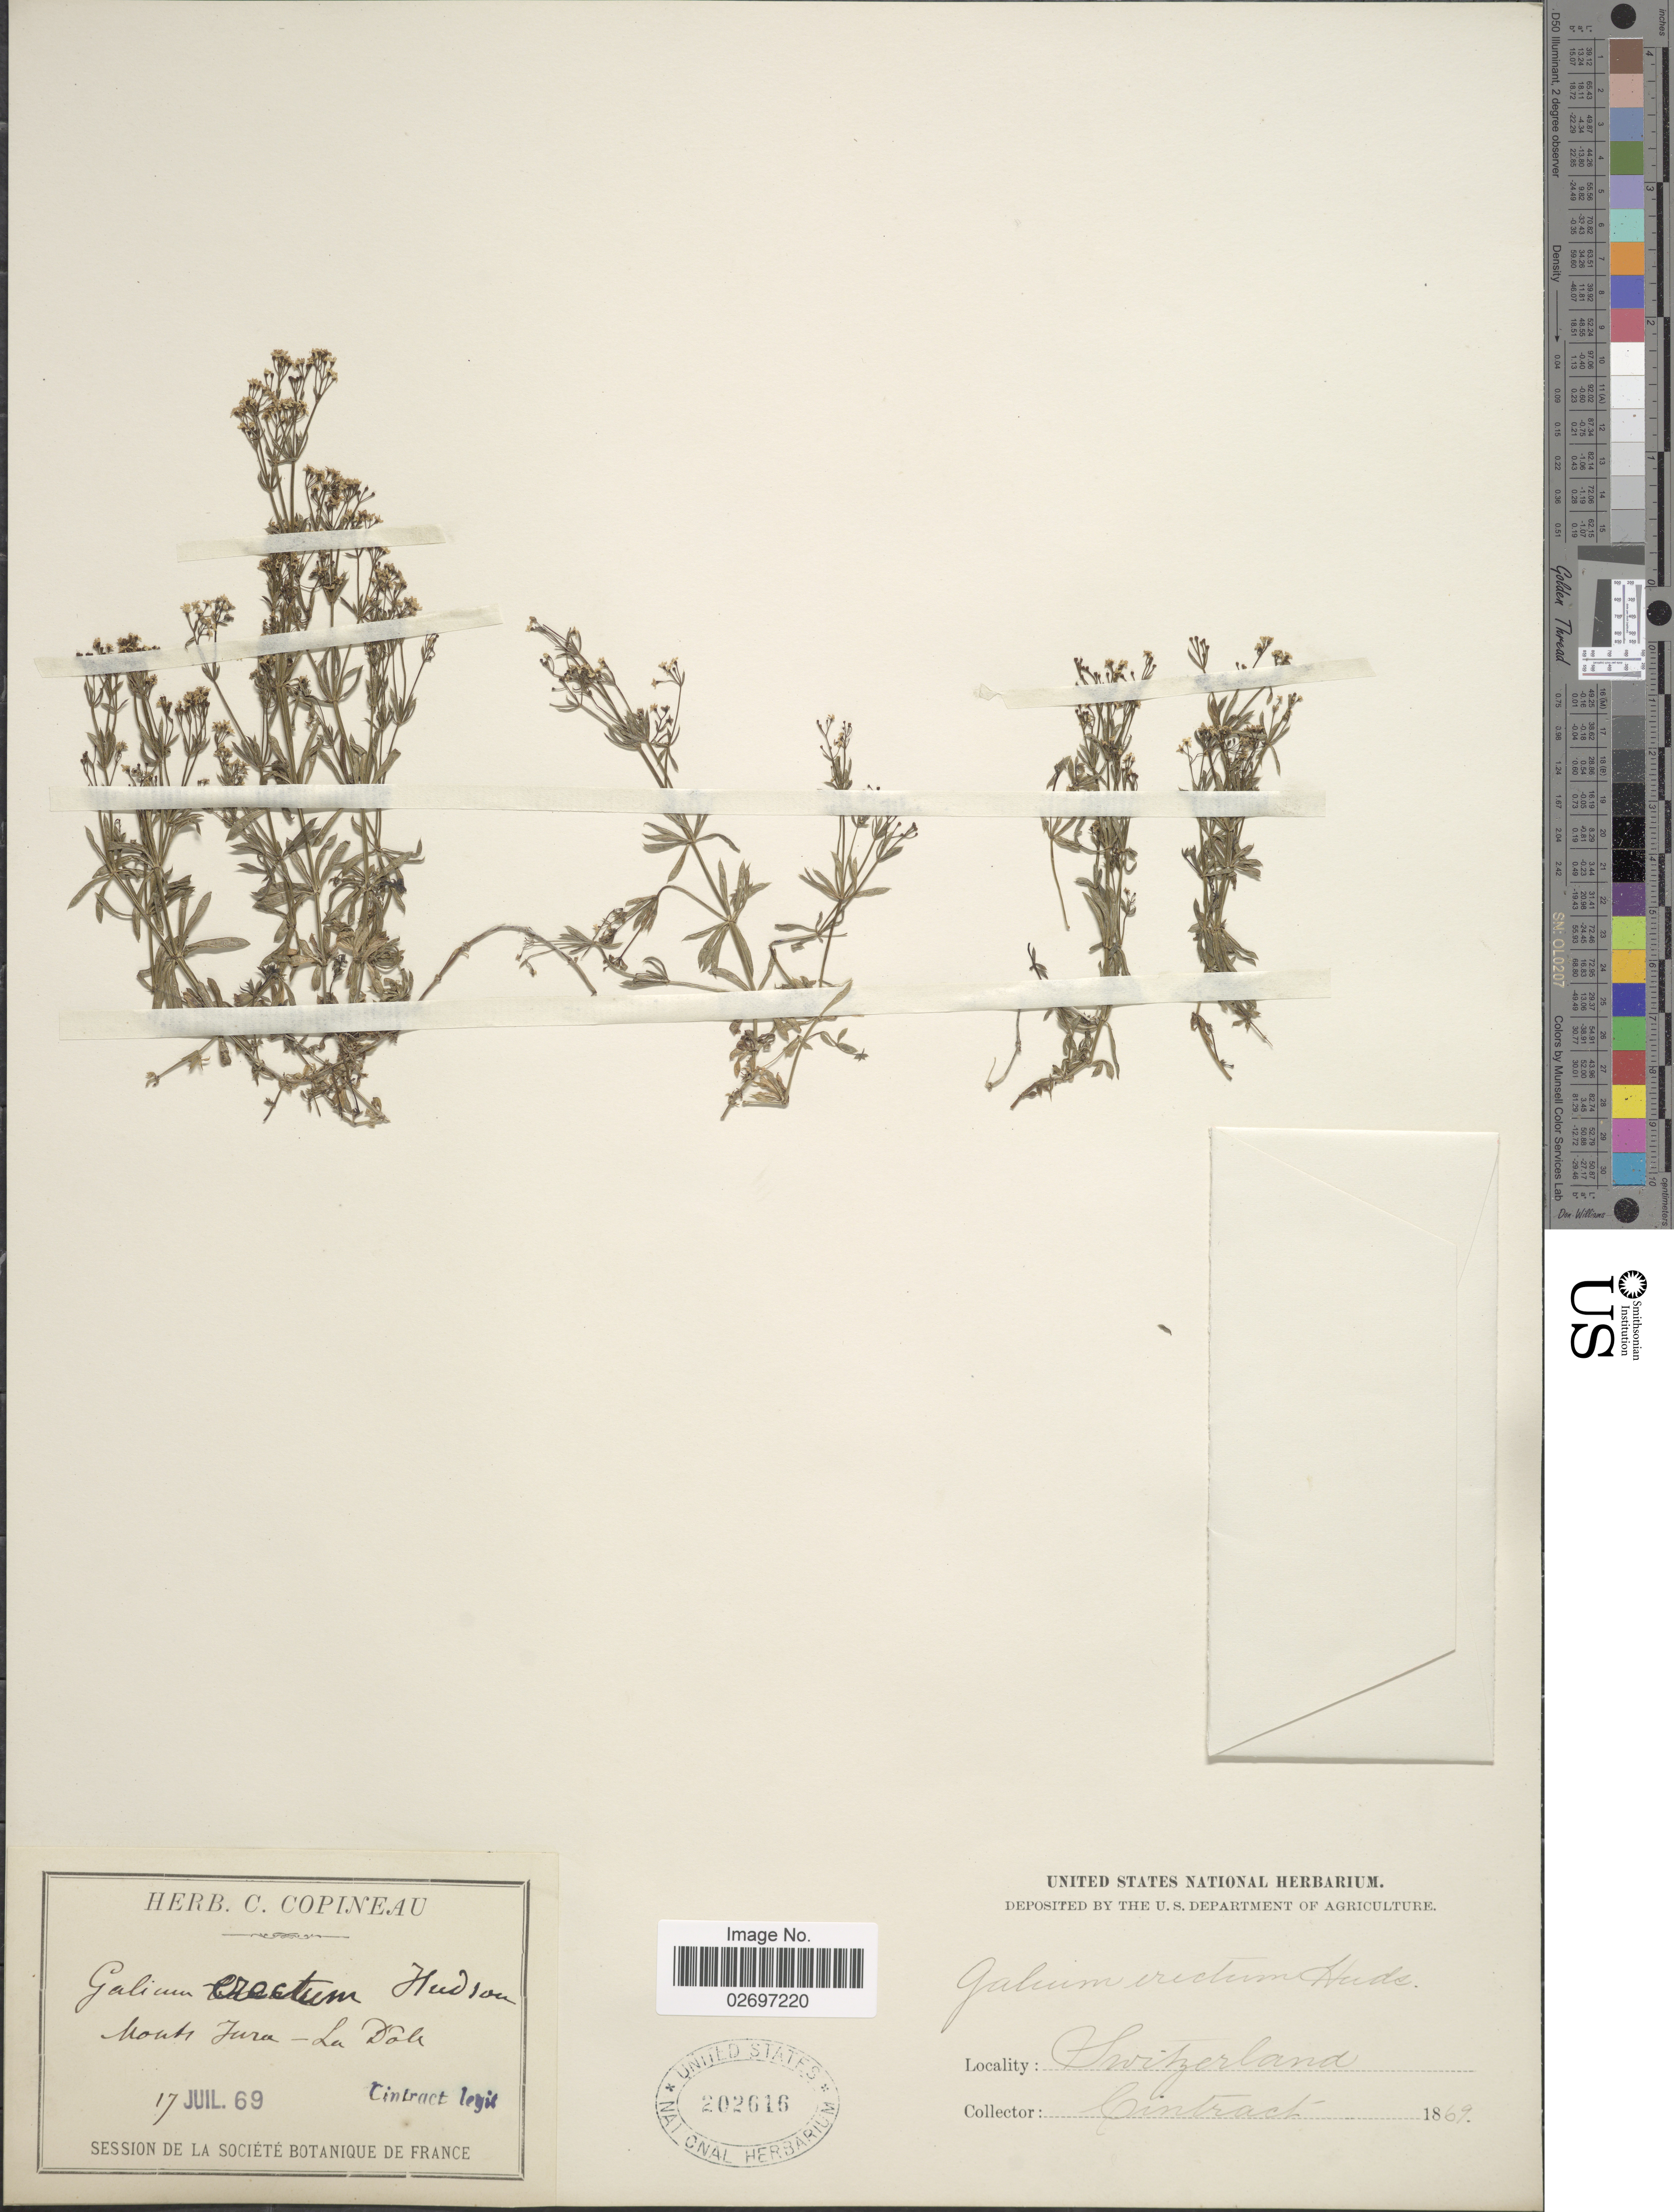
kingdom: Plantae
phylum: Tracheophyta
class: Magnoliopsida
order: Gentianales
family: Rubiaceae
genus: Galium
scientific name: Galium erectum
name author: Huds.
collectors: Cintract, --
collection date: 1869-06-17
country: Switzerland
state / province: Jura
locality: Monte Jura-La Dole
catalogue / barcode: US 202616